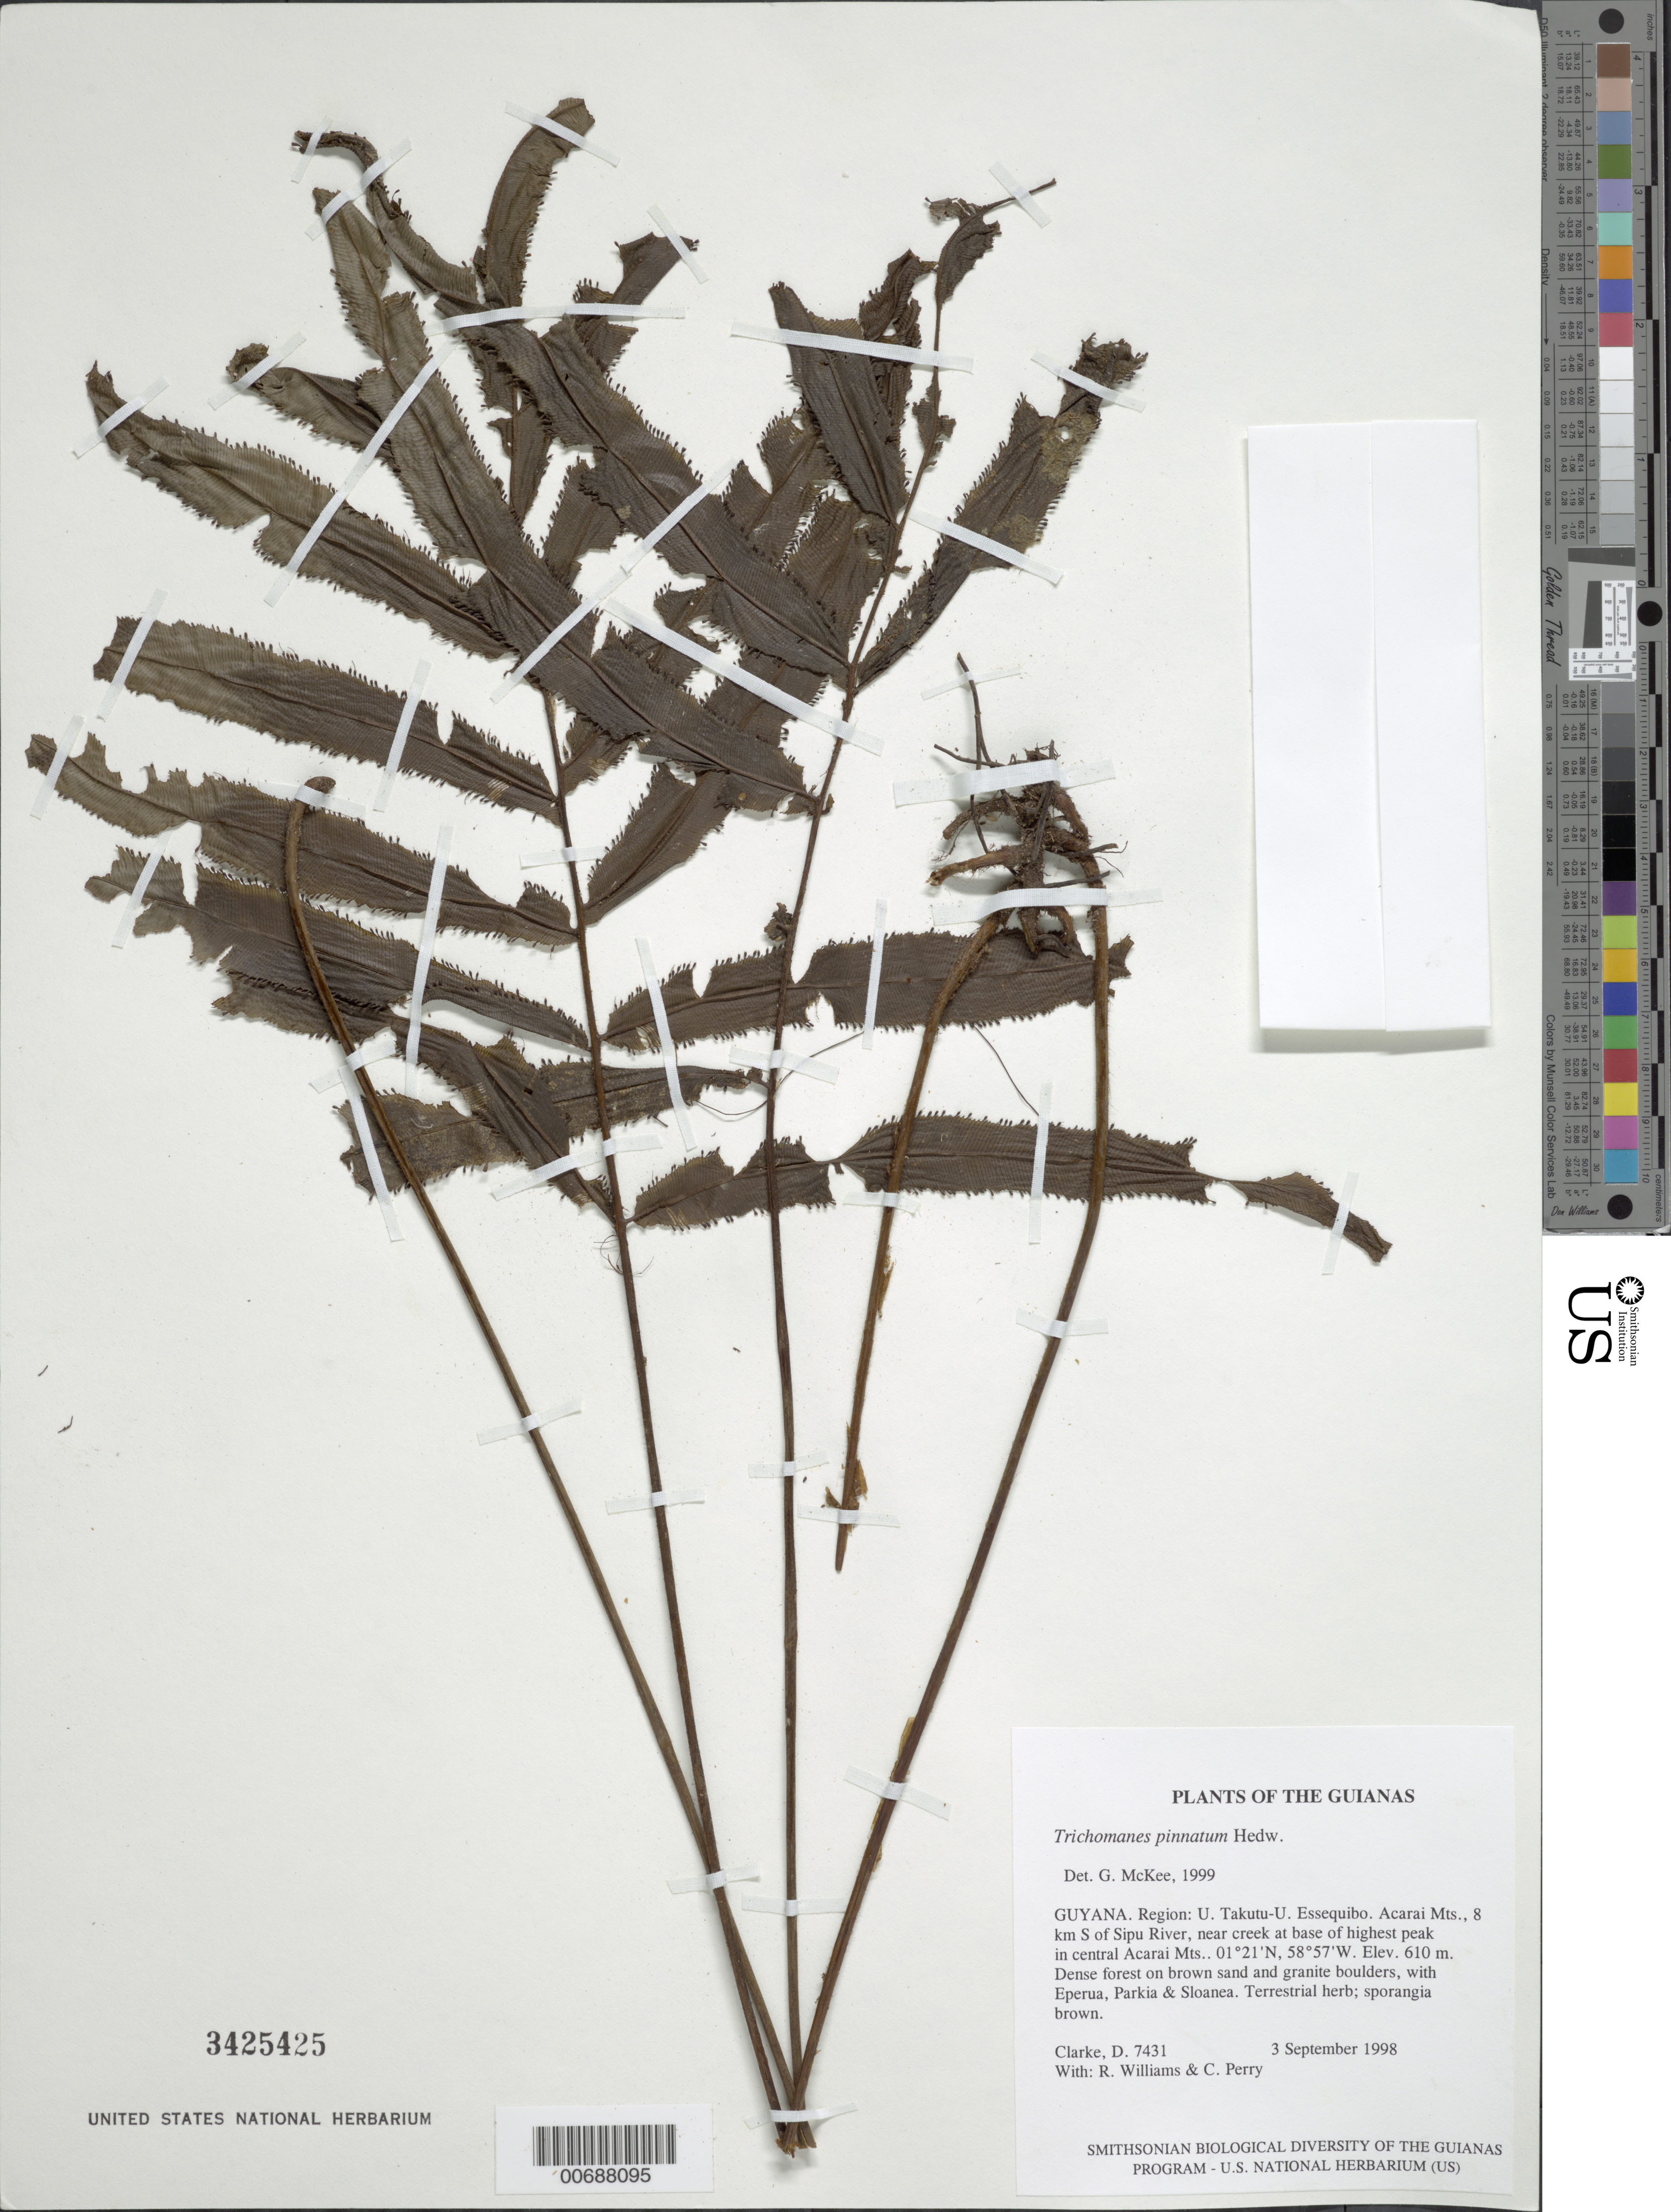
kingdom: Plantae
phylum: Tracheophyta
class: Polypodiopsida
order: Hymenophyllales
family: Hymenophyllaceae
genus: Trichomanes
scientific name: Trichomanes pinnatum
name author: Hedw.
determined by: McKee, G. S., (US), NMNH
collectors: H. D. Clarke, R. Williams & C. Perry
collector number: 7431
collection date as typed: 3 September 1998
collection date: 1998-09-03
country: Guyana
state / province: U. Takutu-U. Essequibo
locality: Acarai Mts., 8 km S of Sipu River, near creek at base of highest peak in central Acarai Mts.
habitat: Dense forest on brown sand and granite boulders, with Eperua, Parkia & Sloanea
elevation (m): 610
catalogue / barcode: US 3425425